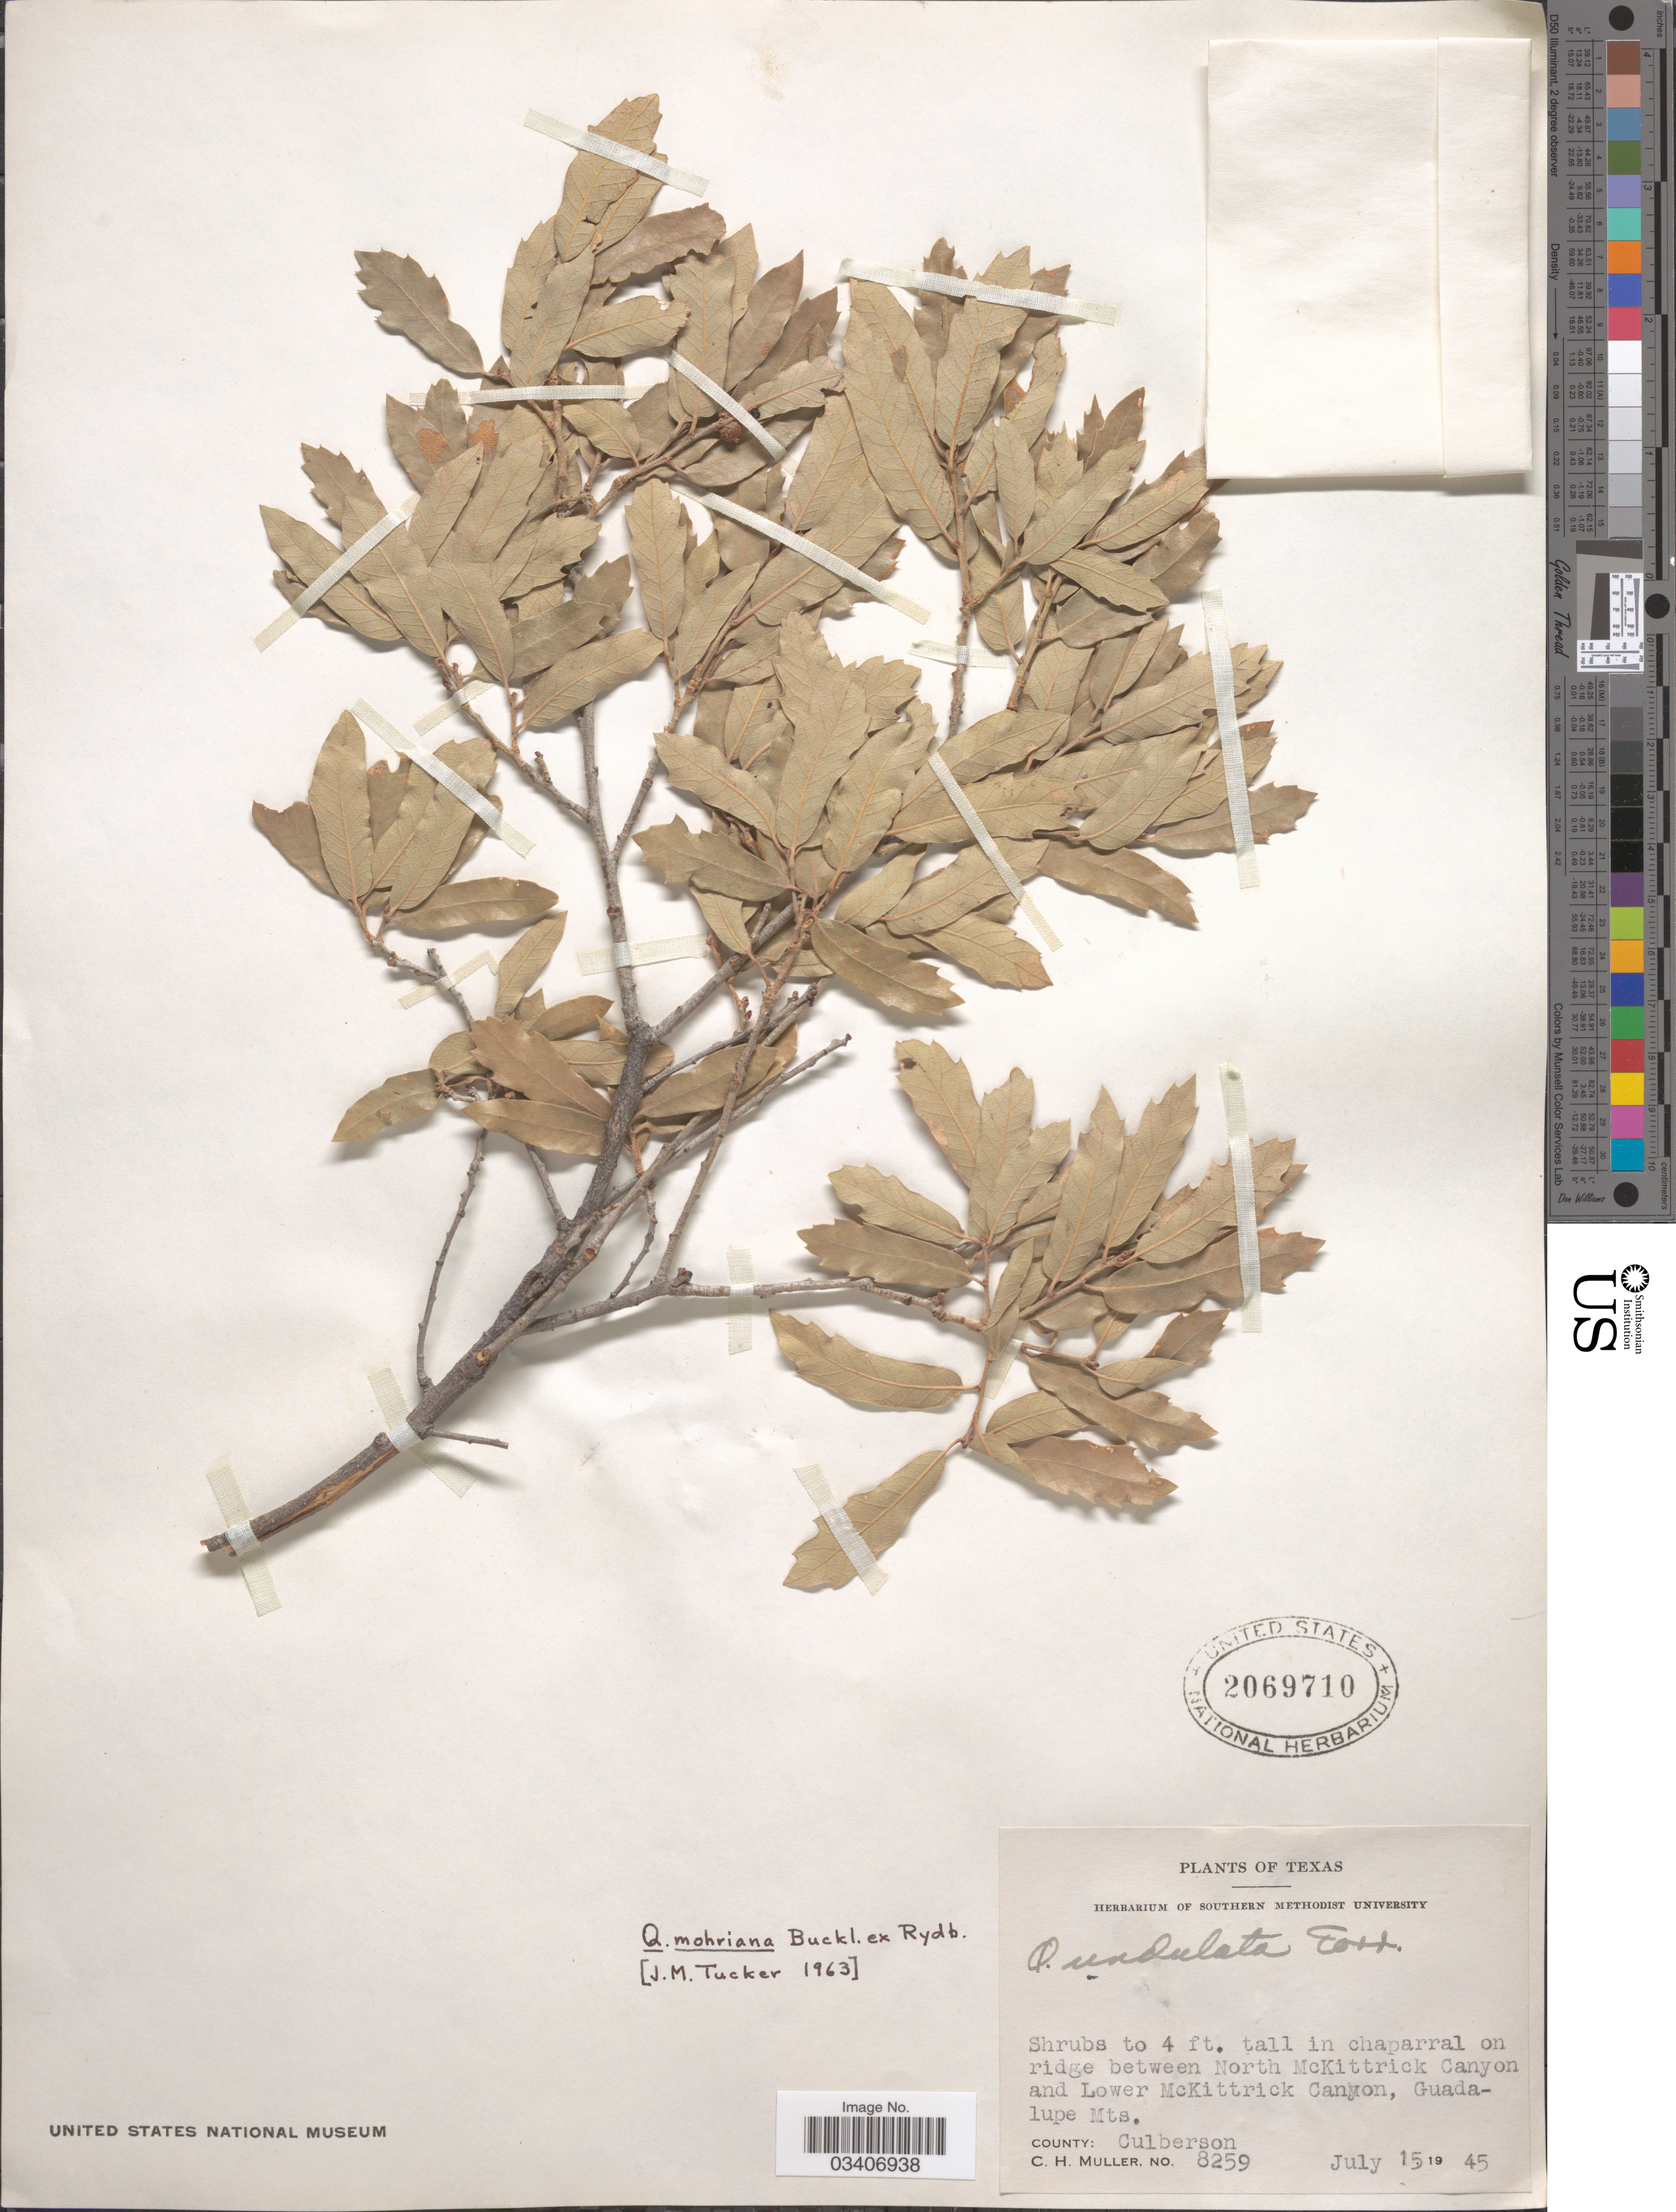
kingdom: Plantae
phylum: Tracheophyta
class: Magnoliopsida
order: Fagales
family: Fagaceae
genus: Quercus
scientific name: Quercus mohriana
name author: Buckley ex Rydb.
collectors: C. H. Mueller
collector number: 8259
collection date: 1945-07-15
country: United States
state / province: Texas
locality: In chaparral on ridge between North McKittrick Canyon and Lower McKittrick Canyon, Guadalupe Mts. County: Culberson.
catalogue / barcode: US 2069710